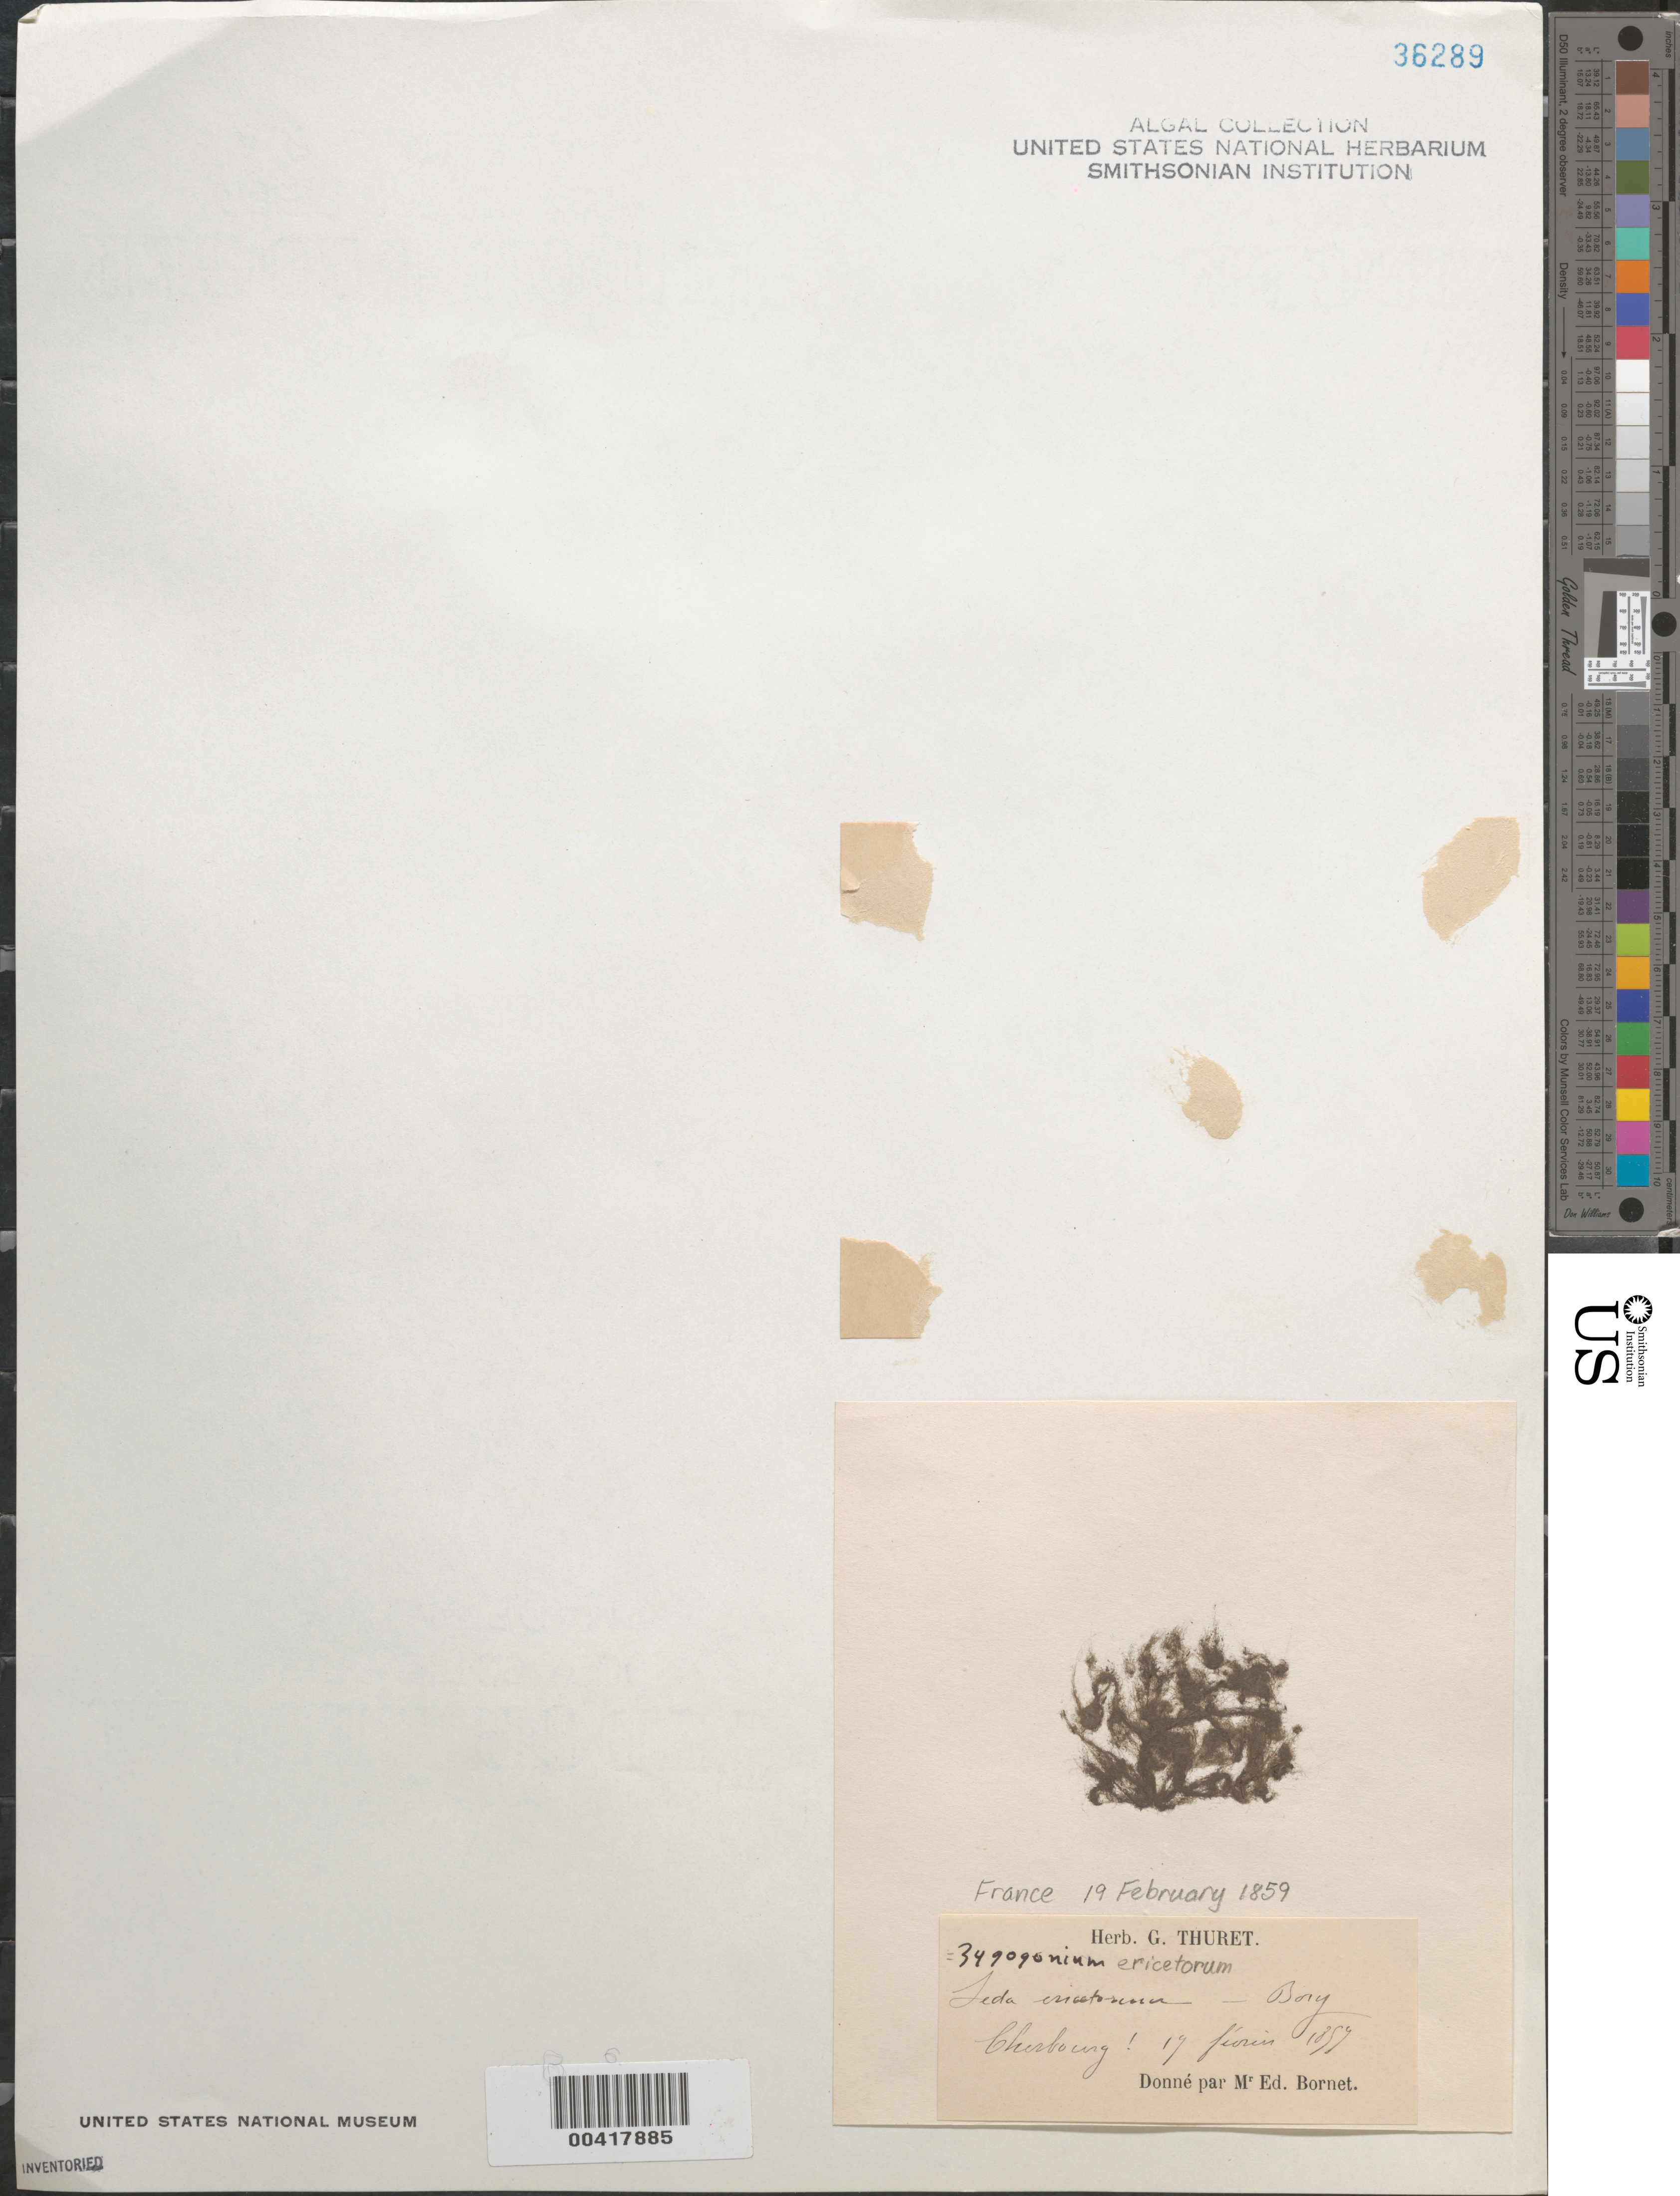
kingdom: Plantae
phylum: Charophyta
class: Zygnematophyceae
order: Zygnematales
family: Zygnemataceae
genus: Zygogonium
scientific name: Zygogonium ericetorum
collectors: G. A. Thuret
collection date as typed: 19 Feb 1859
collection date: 1859-02-19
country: France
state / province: Normandie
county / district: Manche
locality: Cherbourg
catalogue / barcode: US 36289